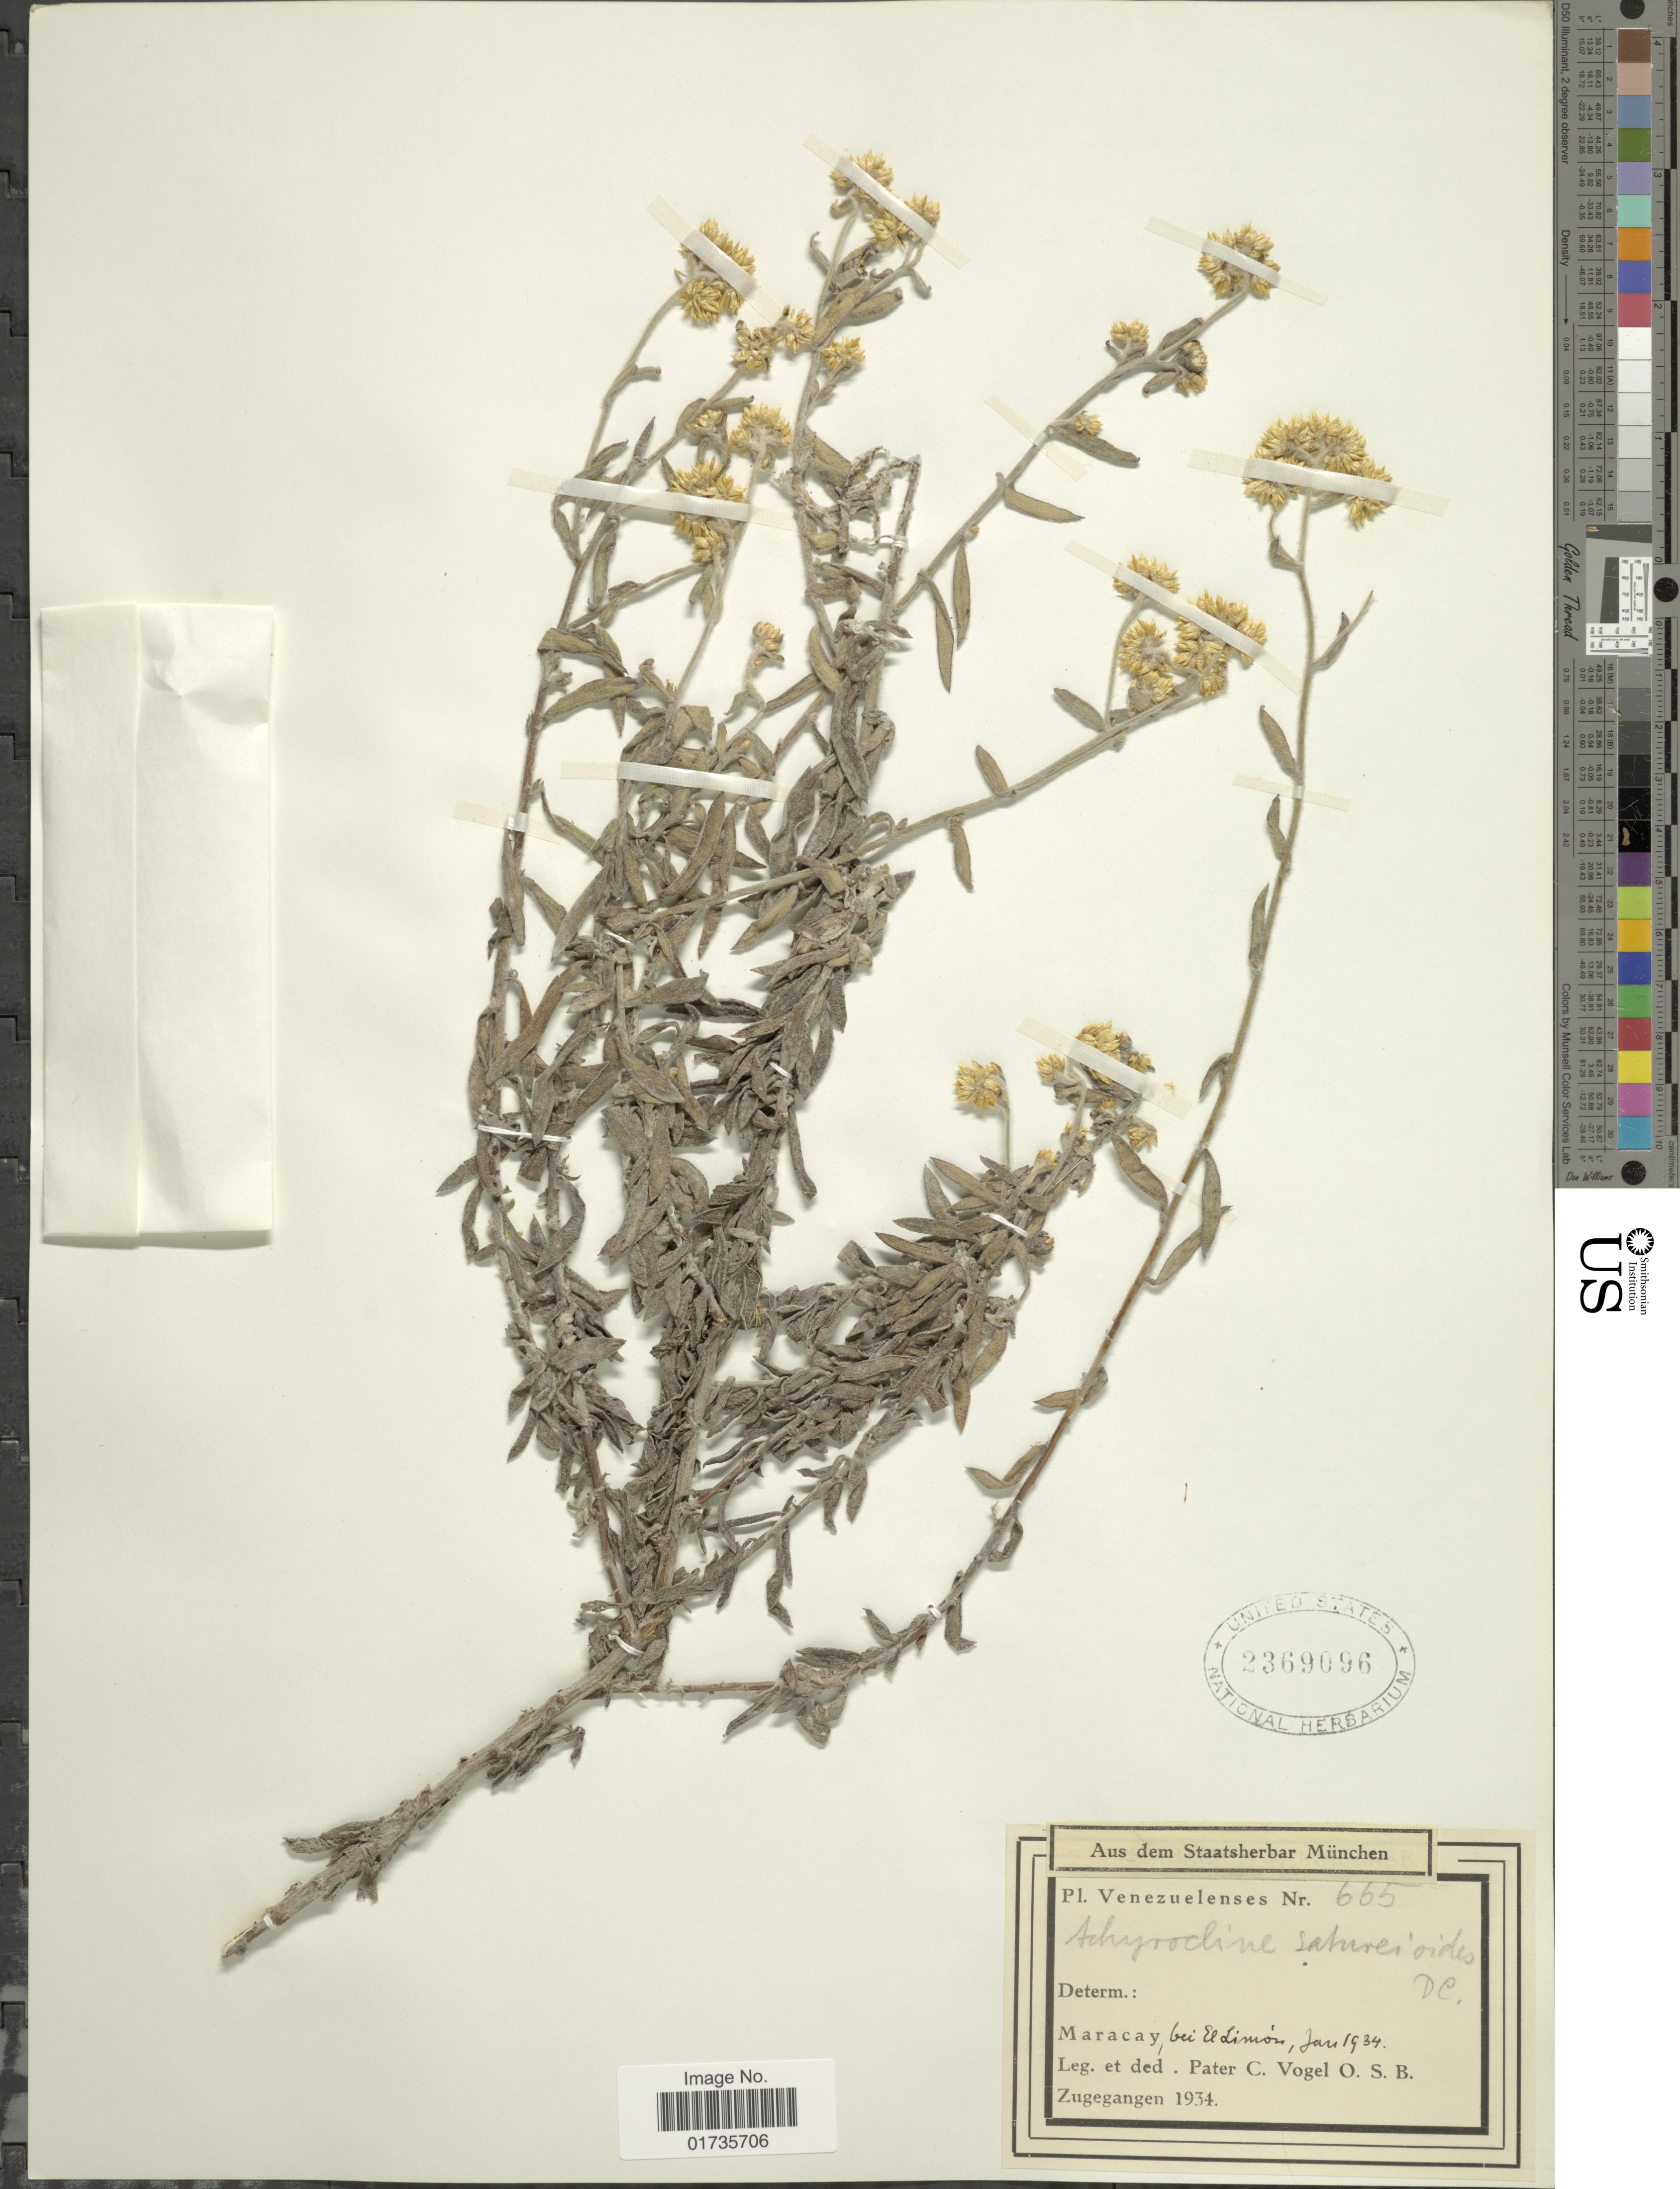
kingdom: Plantae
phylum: Tracheophyta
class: Magnoliopsida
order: Asterales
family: Asteraceae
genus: Achyrocline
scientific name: Achyrocline satureioides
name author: (Lam.) DC.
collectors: P. C. Vogel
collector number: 665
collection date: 1934-01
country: Venezuela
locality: Maracay, beu El Limón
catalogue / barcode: US 2369096